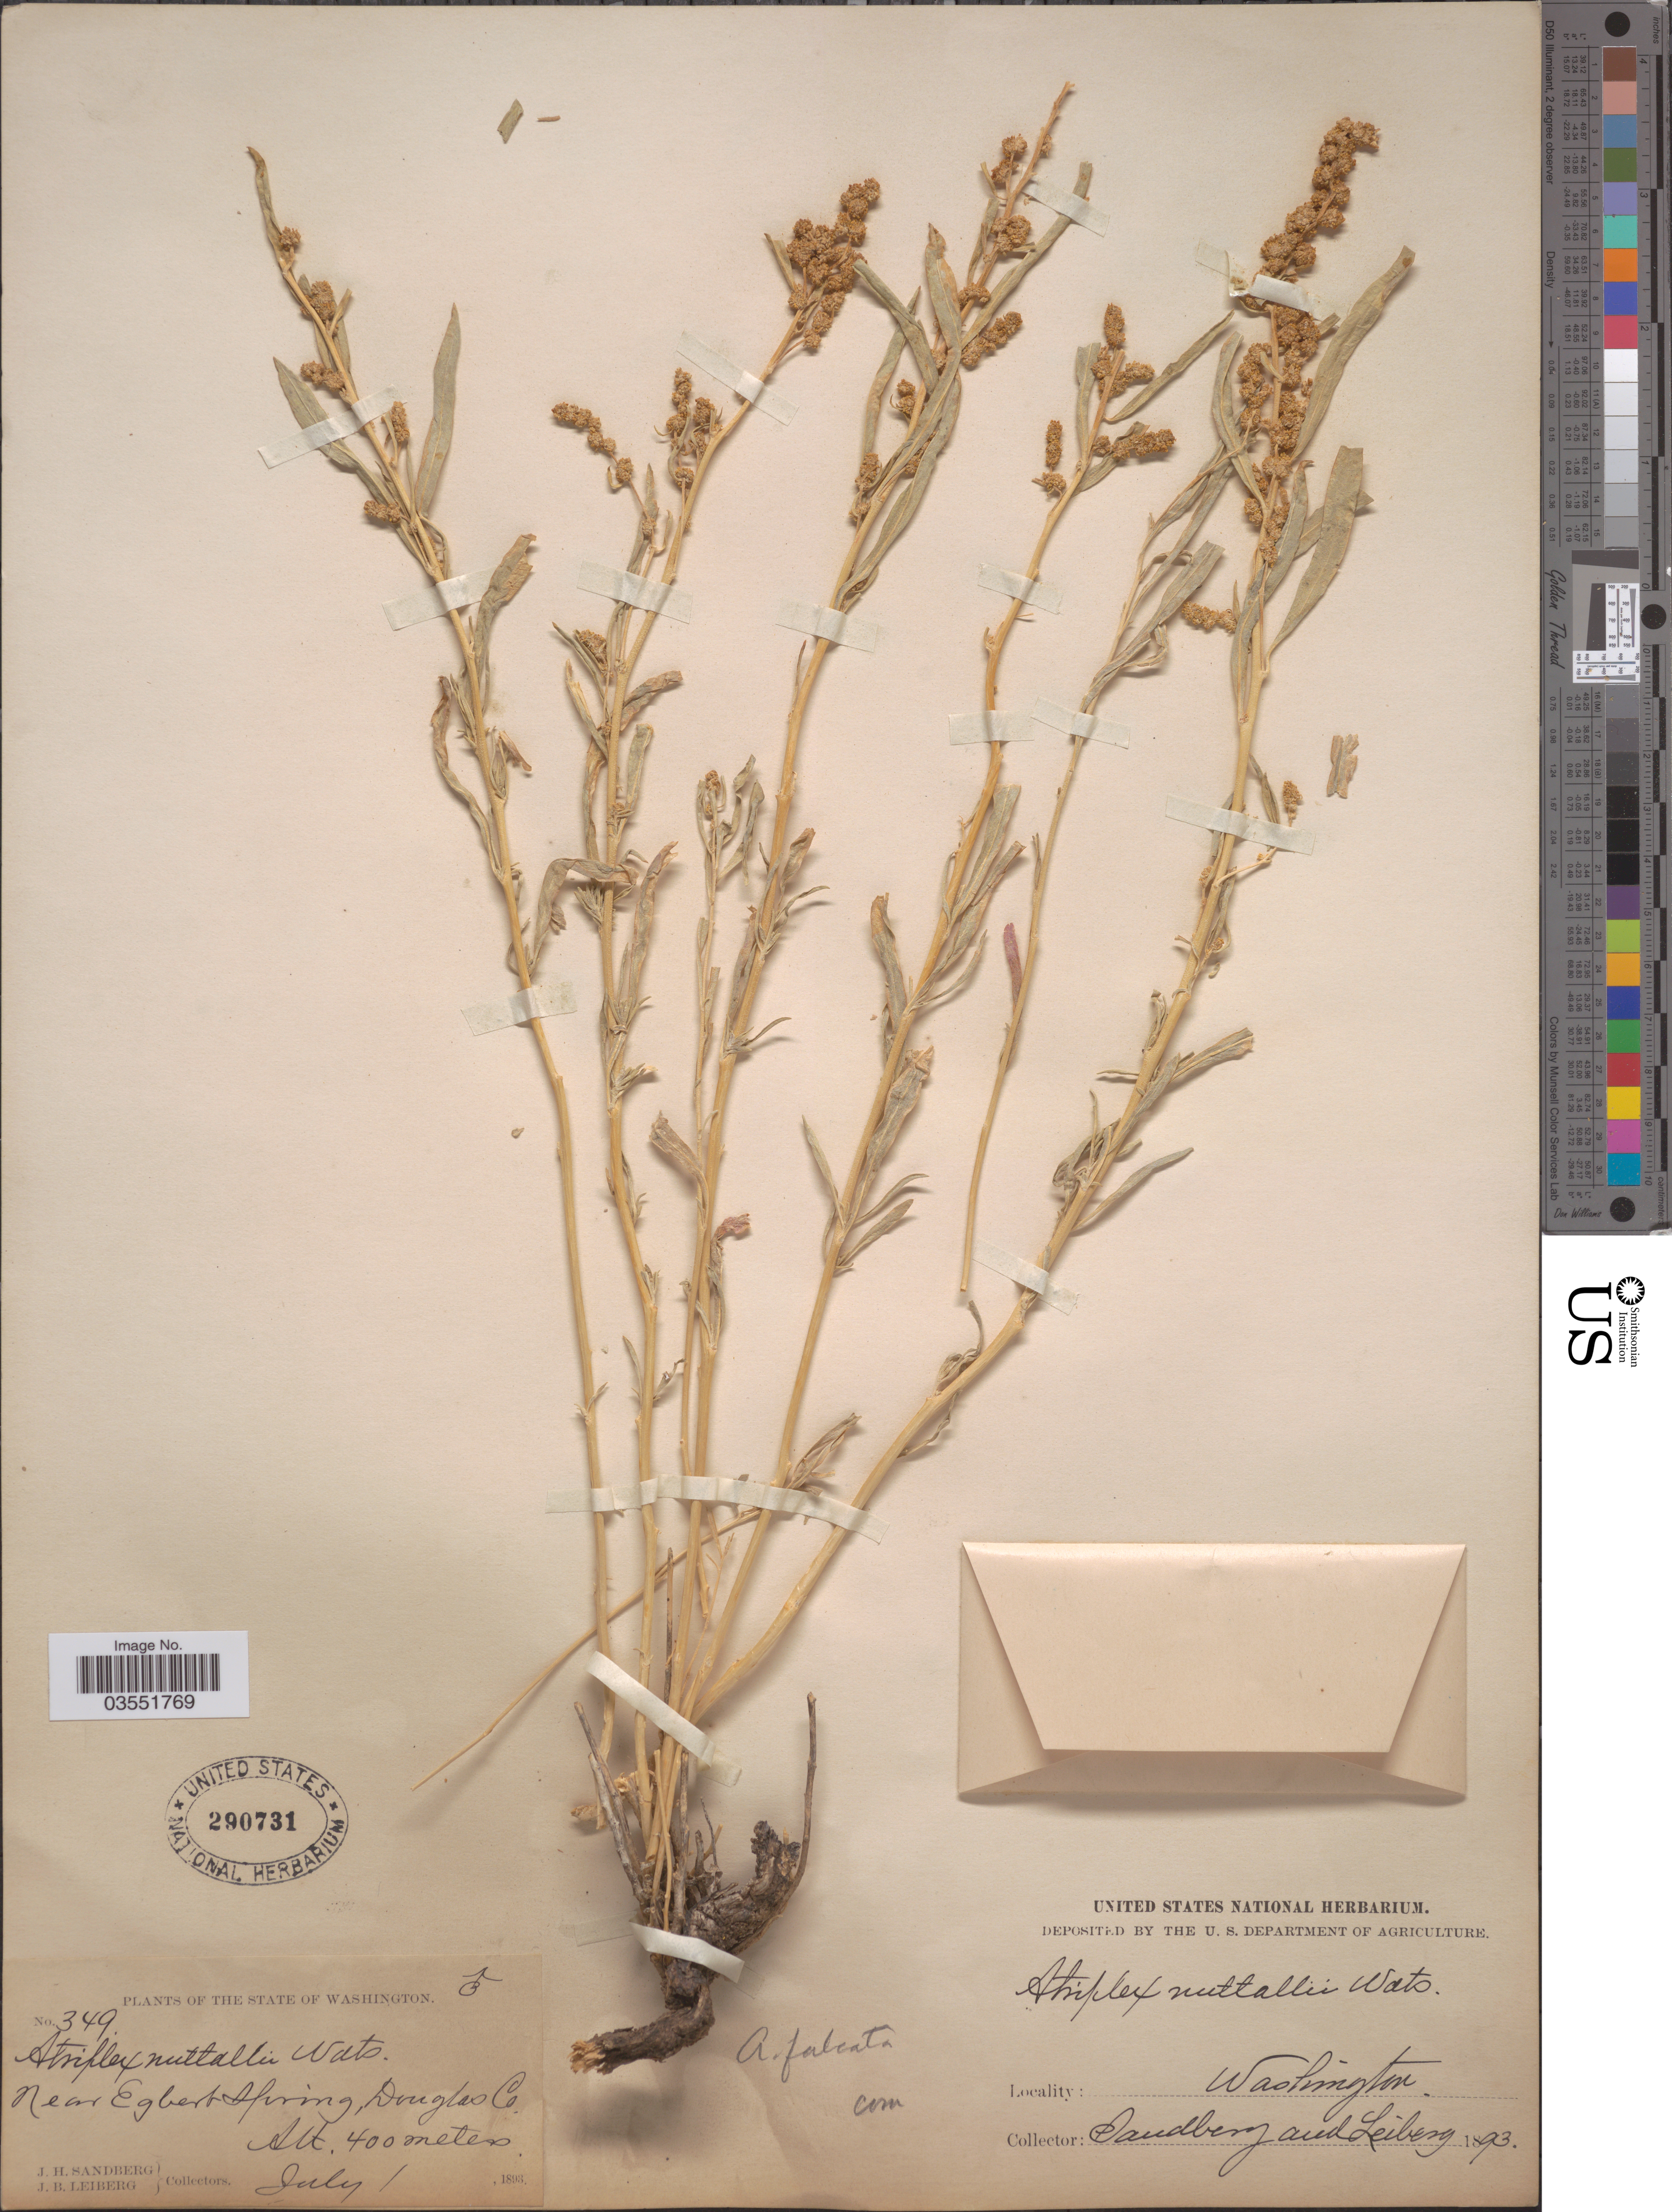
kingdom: Plantae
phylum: Tracheophyta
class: Magnoliopsida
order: Caryophyllales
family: Amaranthaceae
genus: Atriplex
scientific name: Atriplex falcata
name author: (M.E. Jones) Standl.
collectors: J. H. Sandberg & J. B. Leiberg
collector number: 349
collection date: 1893-07-01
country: United States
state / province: Washington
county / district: Douglas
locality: Near Egbert Spring, Douglas Co.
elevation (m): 400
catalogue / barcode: US 290731